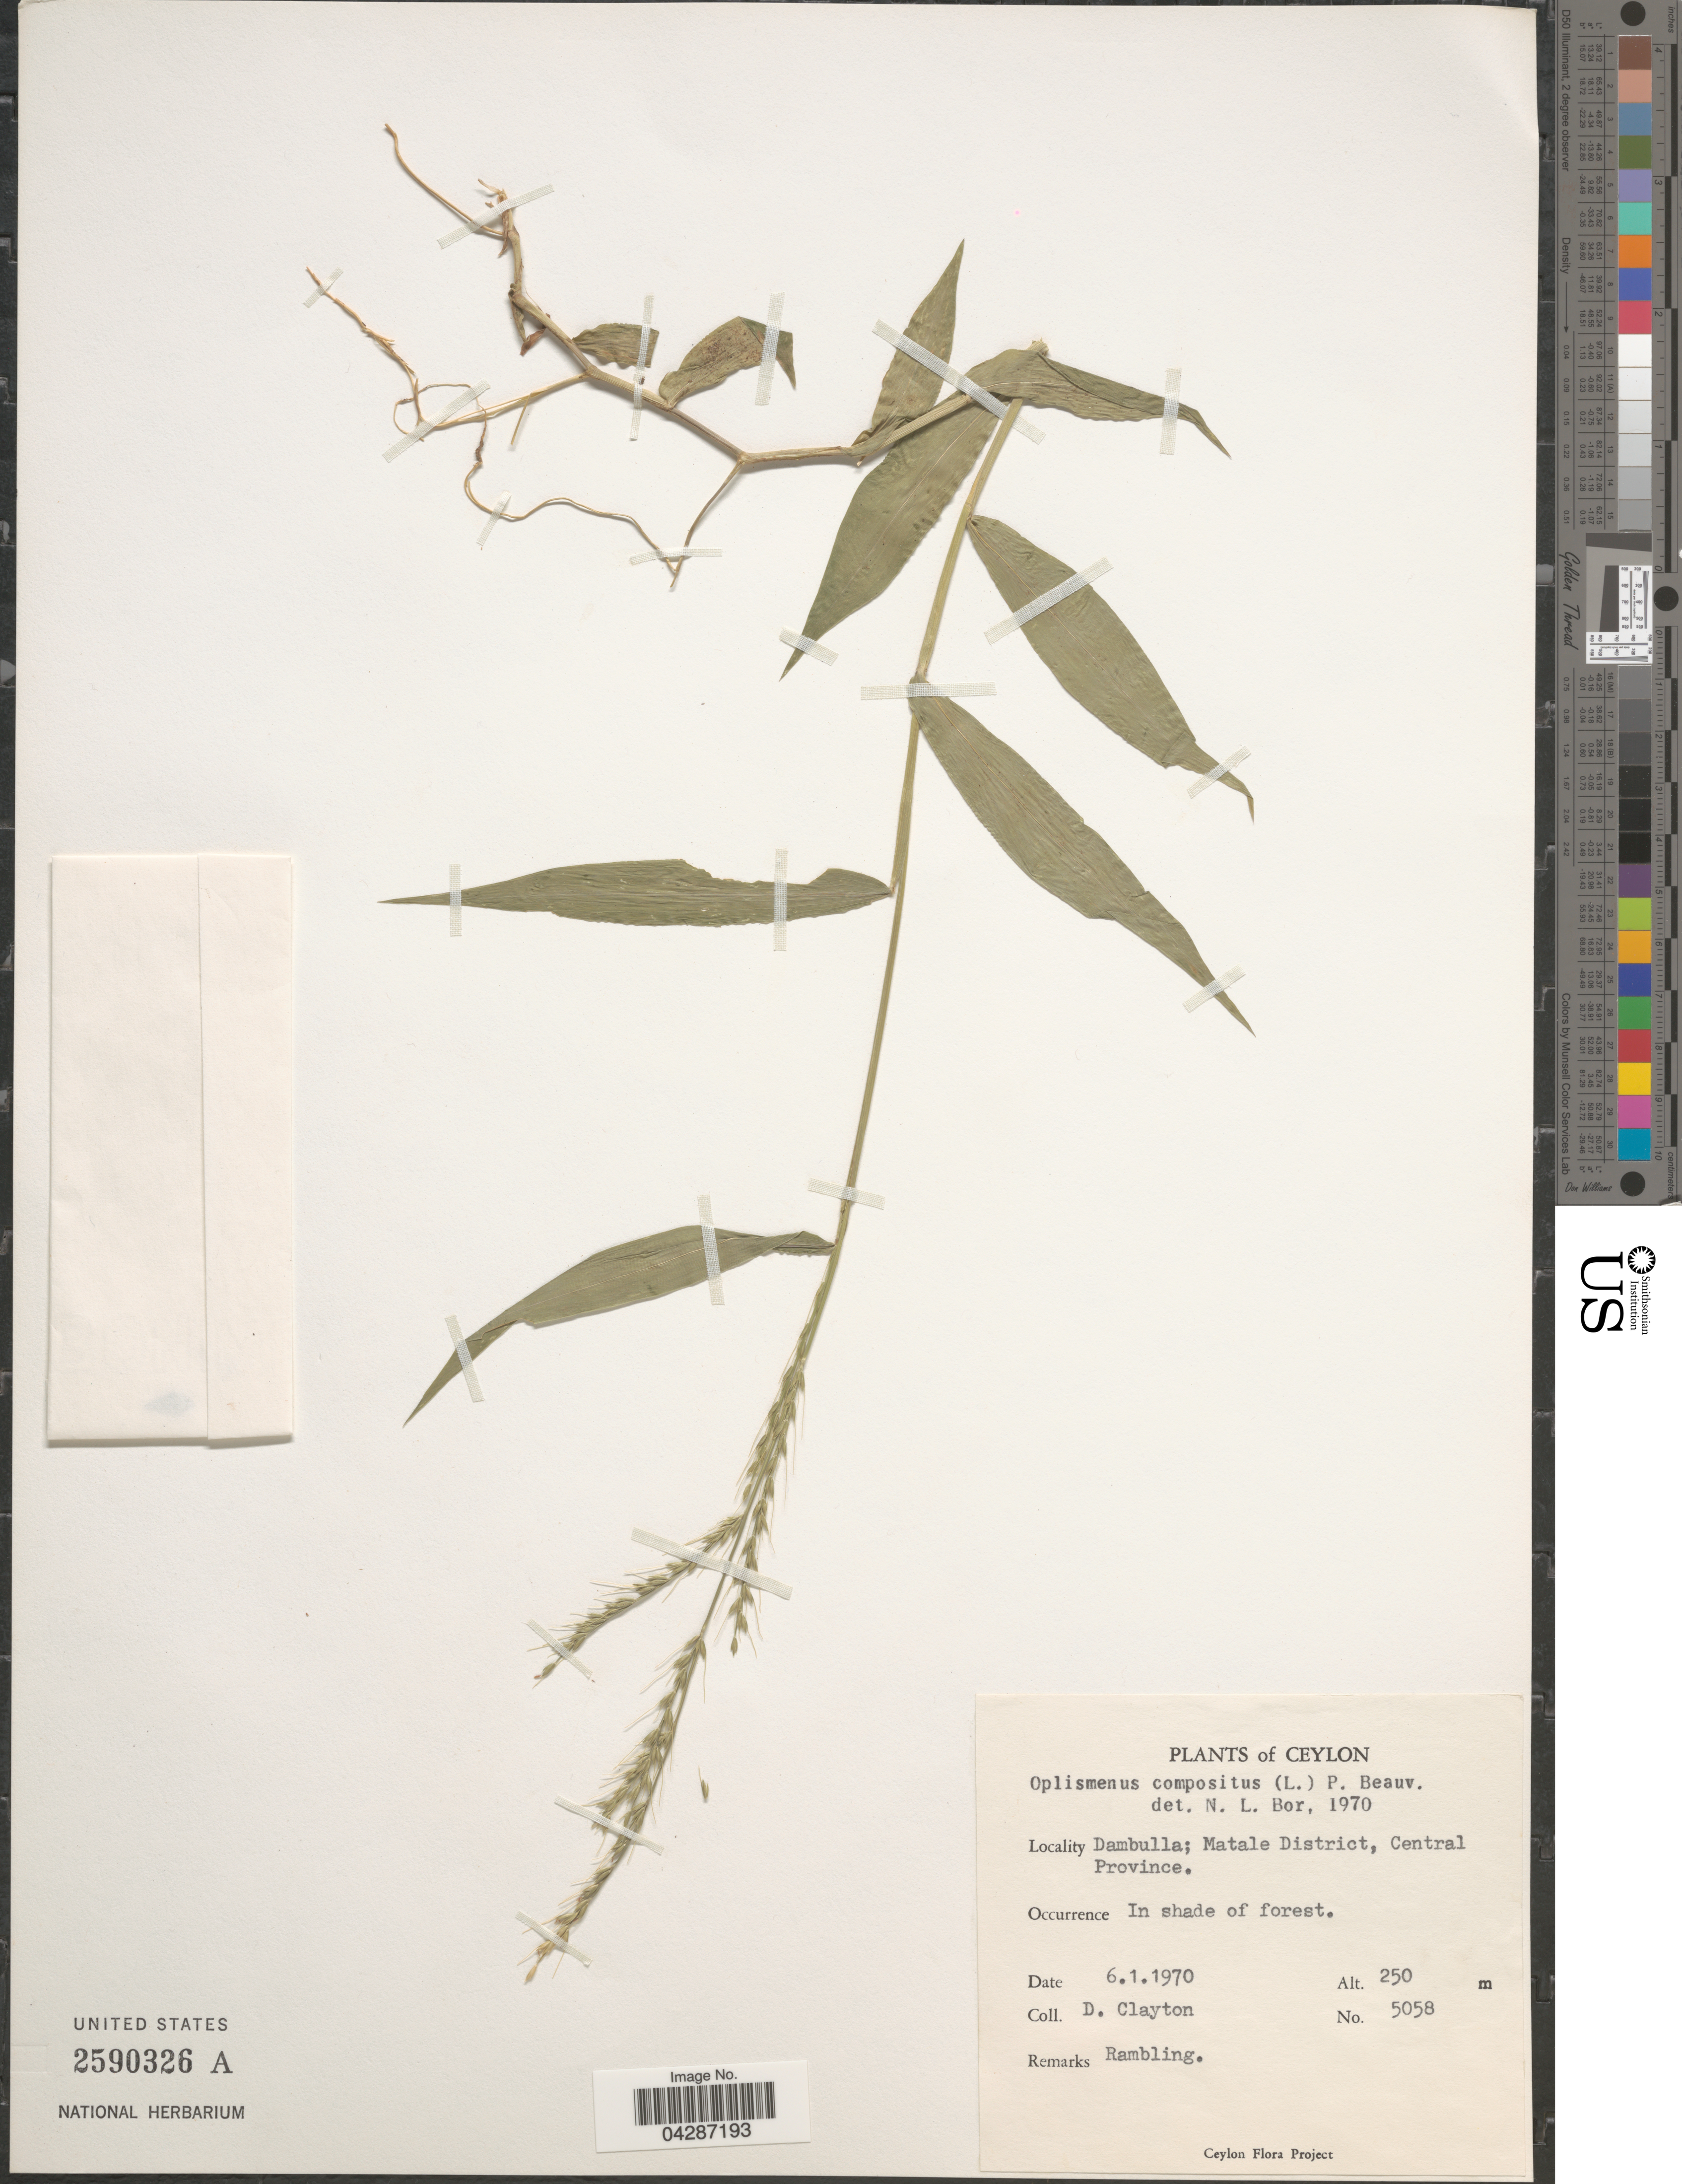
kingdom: Plantae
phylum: Tracheophyta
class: Liliopsida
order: Poales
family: Poaceae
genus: Oplismenus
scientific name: Oplismenus compositus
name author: (L.) P. Beauv.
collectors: D. Clayton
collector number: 5058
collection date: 1970-01-06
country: Sri Lanka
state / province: Central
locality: Ceylon. Dambulla; Matale District. In shade of forest.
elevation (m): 250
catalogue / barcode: US 2590326A